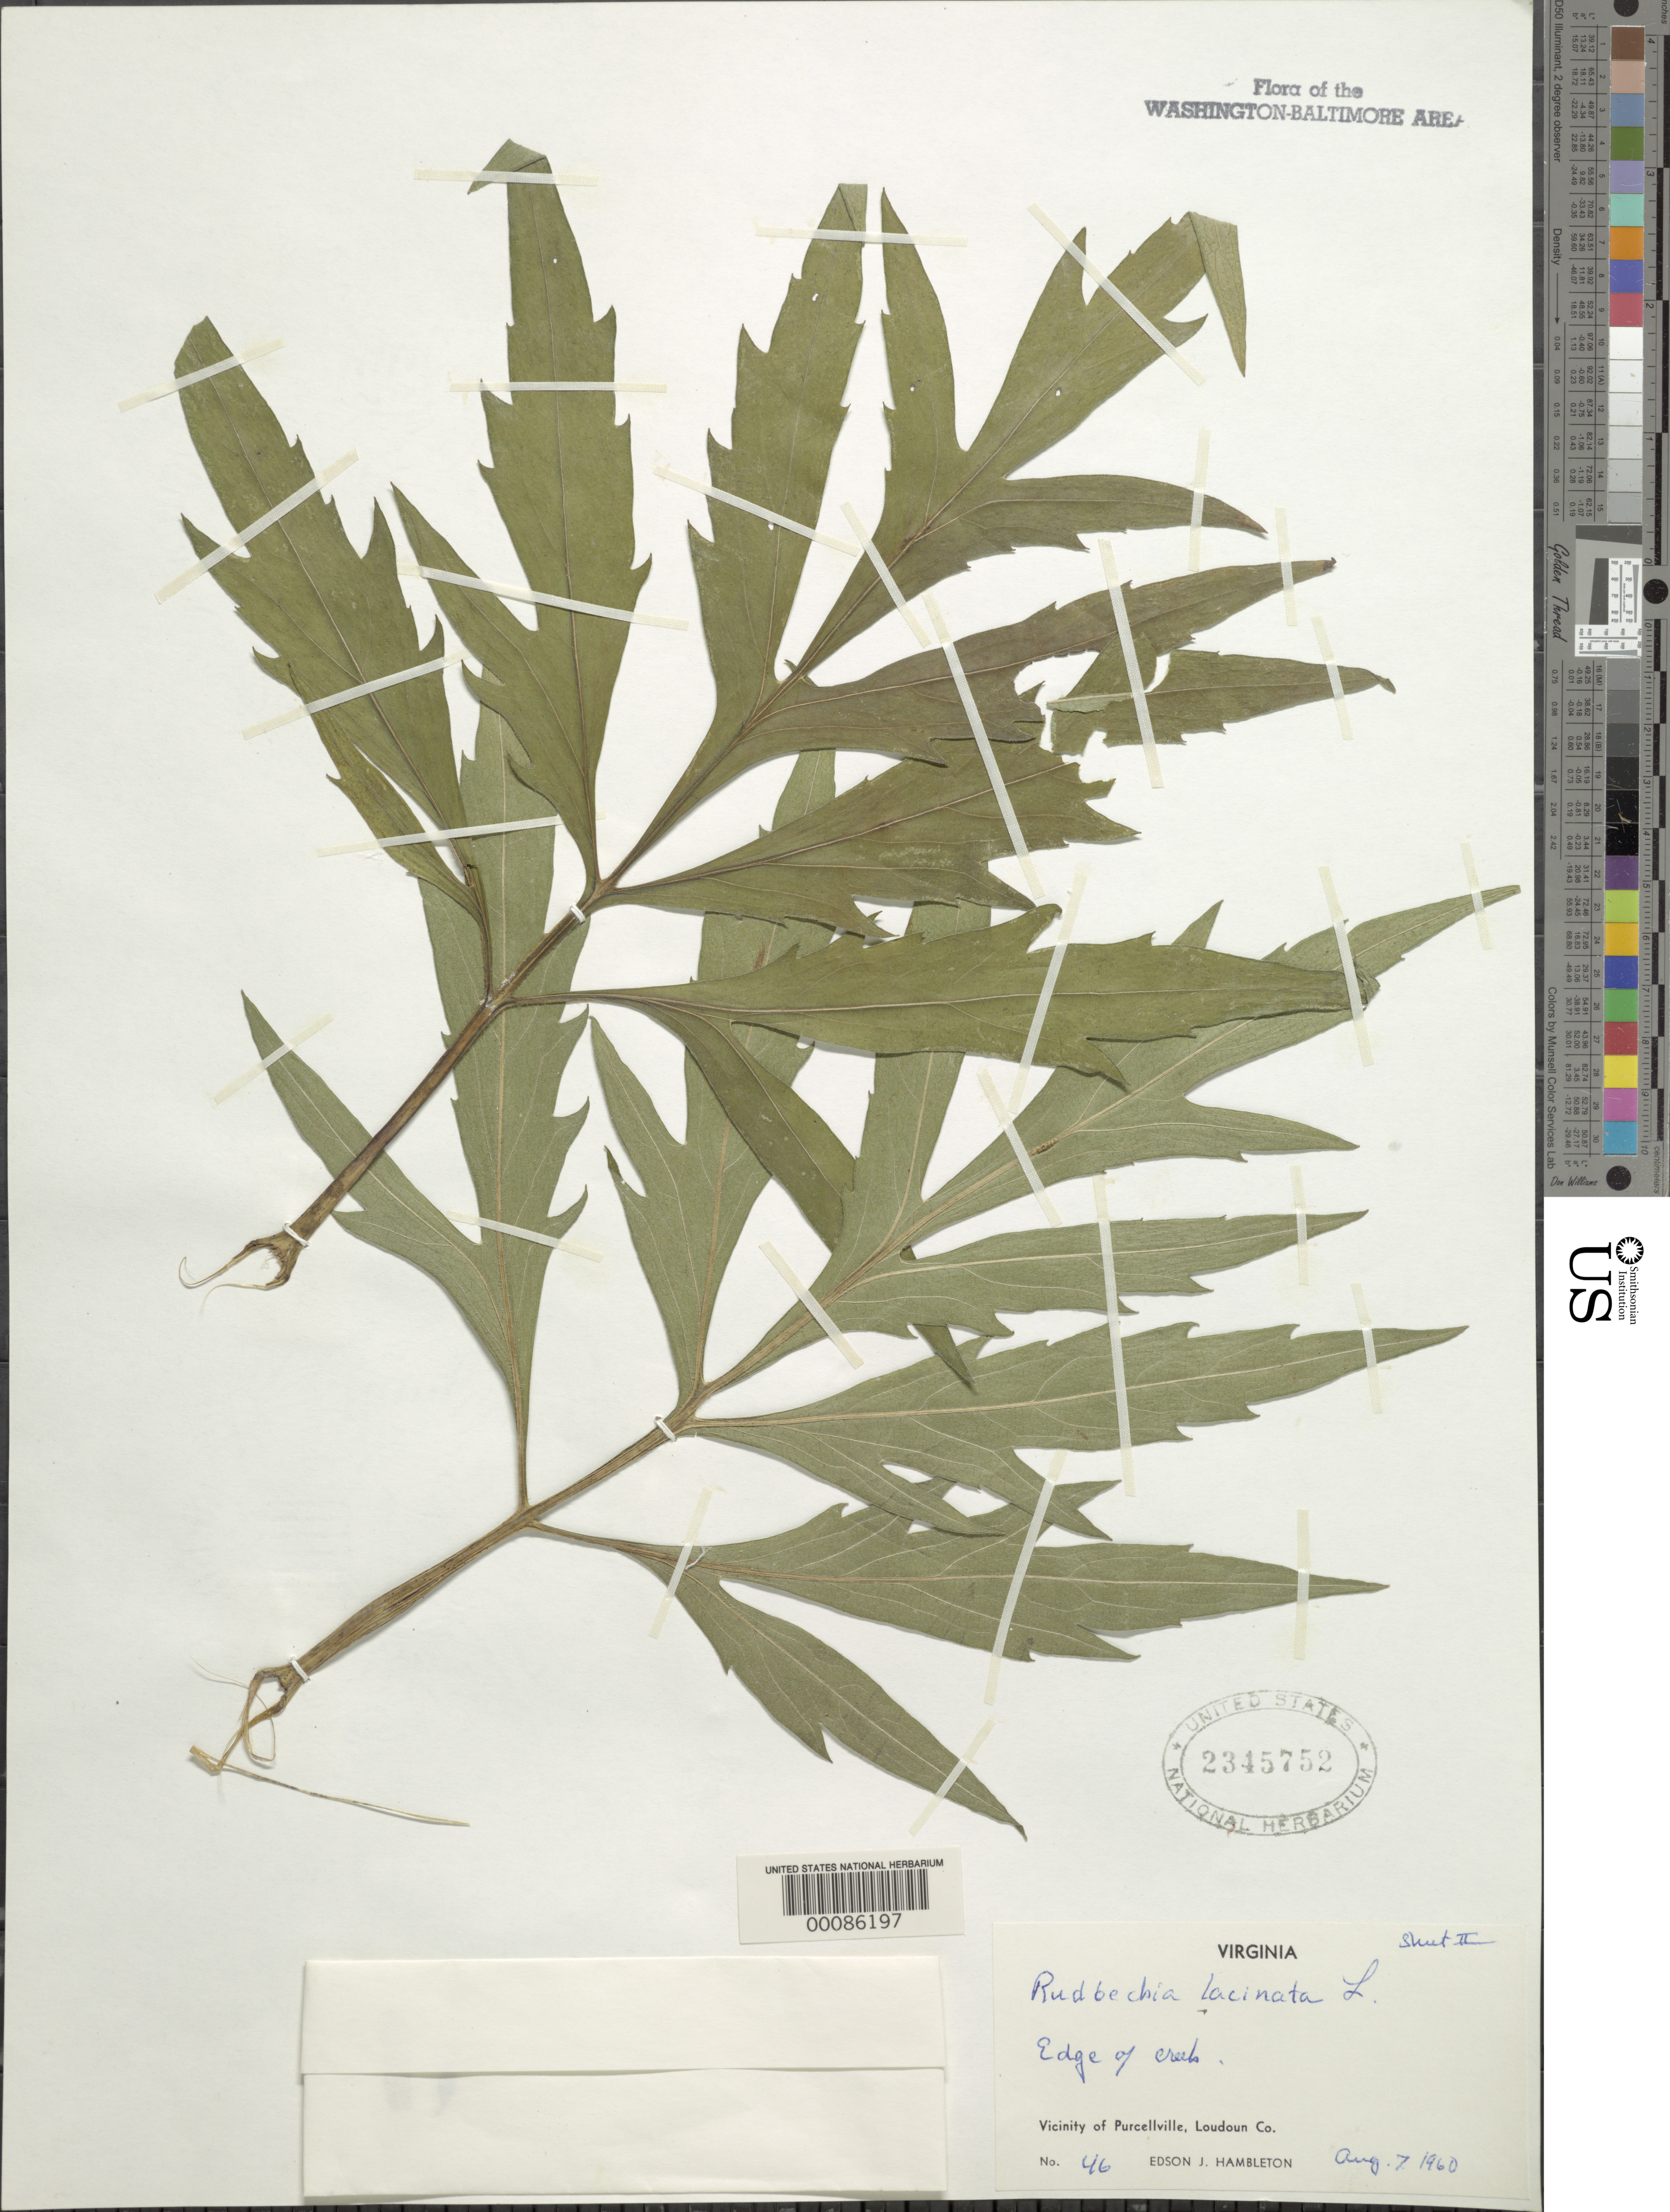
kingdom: Plantae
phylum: Tracheophyta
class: Magnoliopsida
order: Asterales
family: Asteraceae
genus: Rudbeckia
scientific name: Rudbeckia laciniata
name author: L.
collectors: E. Hambleton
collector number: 46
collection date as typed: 07 Aug 1960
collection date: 1960-08-07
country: United States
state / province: Virginia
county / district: Loudoun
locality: Purcellville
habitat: Creek edge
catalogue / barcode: US 2345752